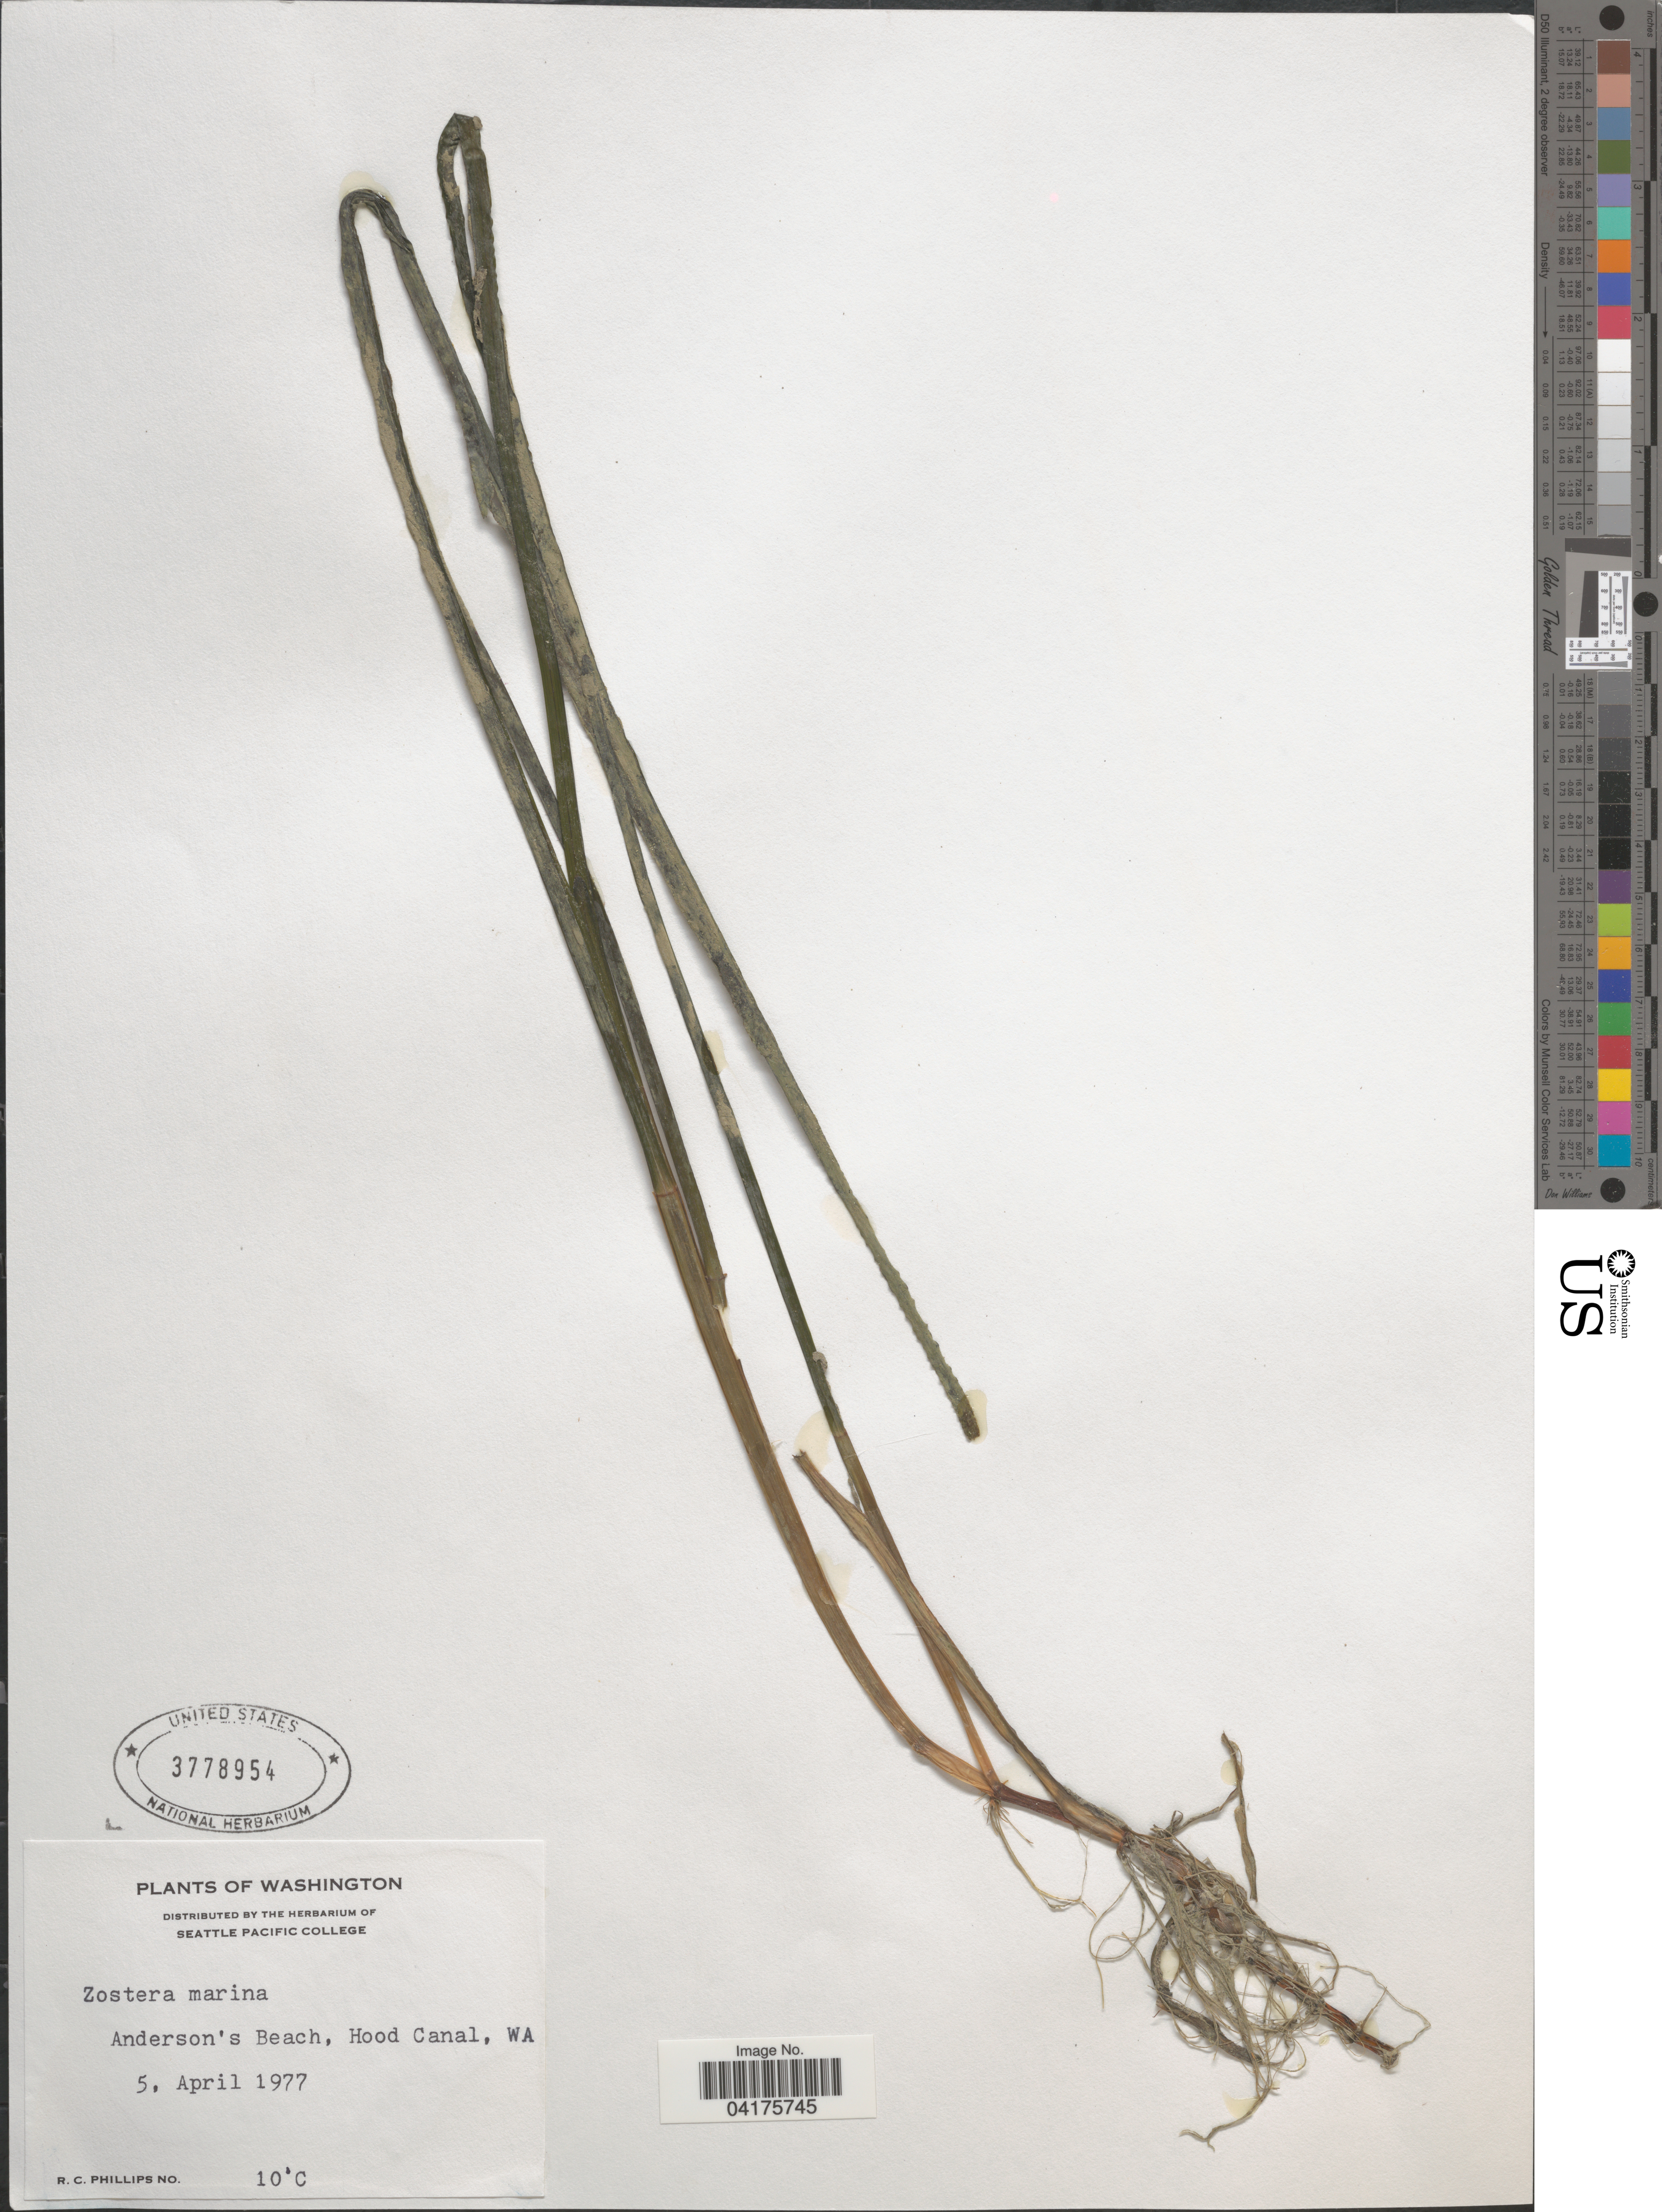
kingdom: Plantae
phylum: Tracheophyta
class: Liliopsida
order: Alismatales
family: Zosteraceae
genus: Zostera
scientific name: Zostera marina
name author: L.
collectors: R. C. Phillips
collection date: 1977-04-05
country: United States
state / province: Washington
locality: Anderson's Beach, Hood Canal.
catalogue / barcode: US 3778954